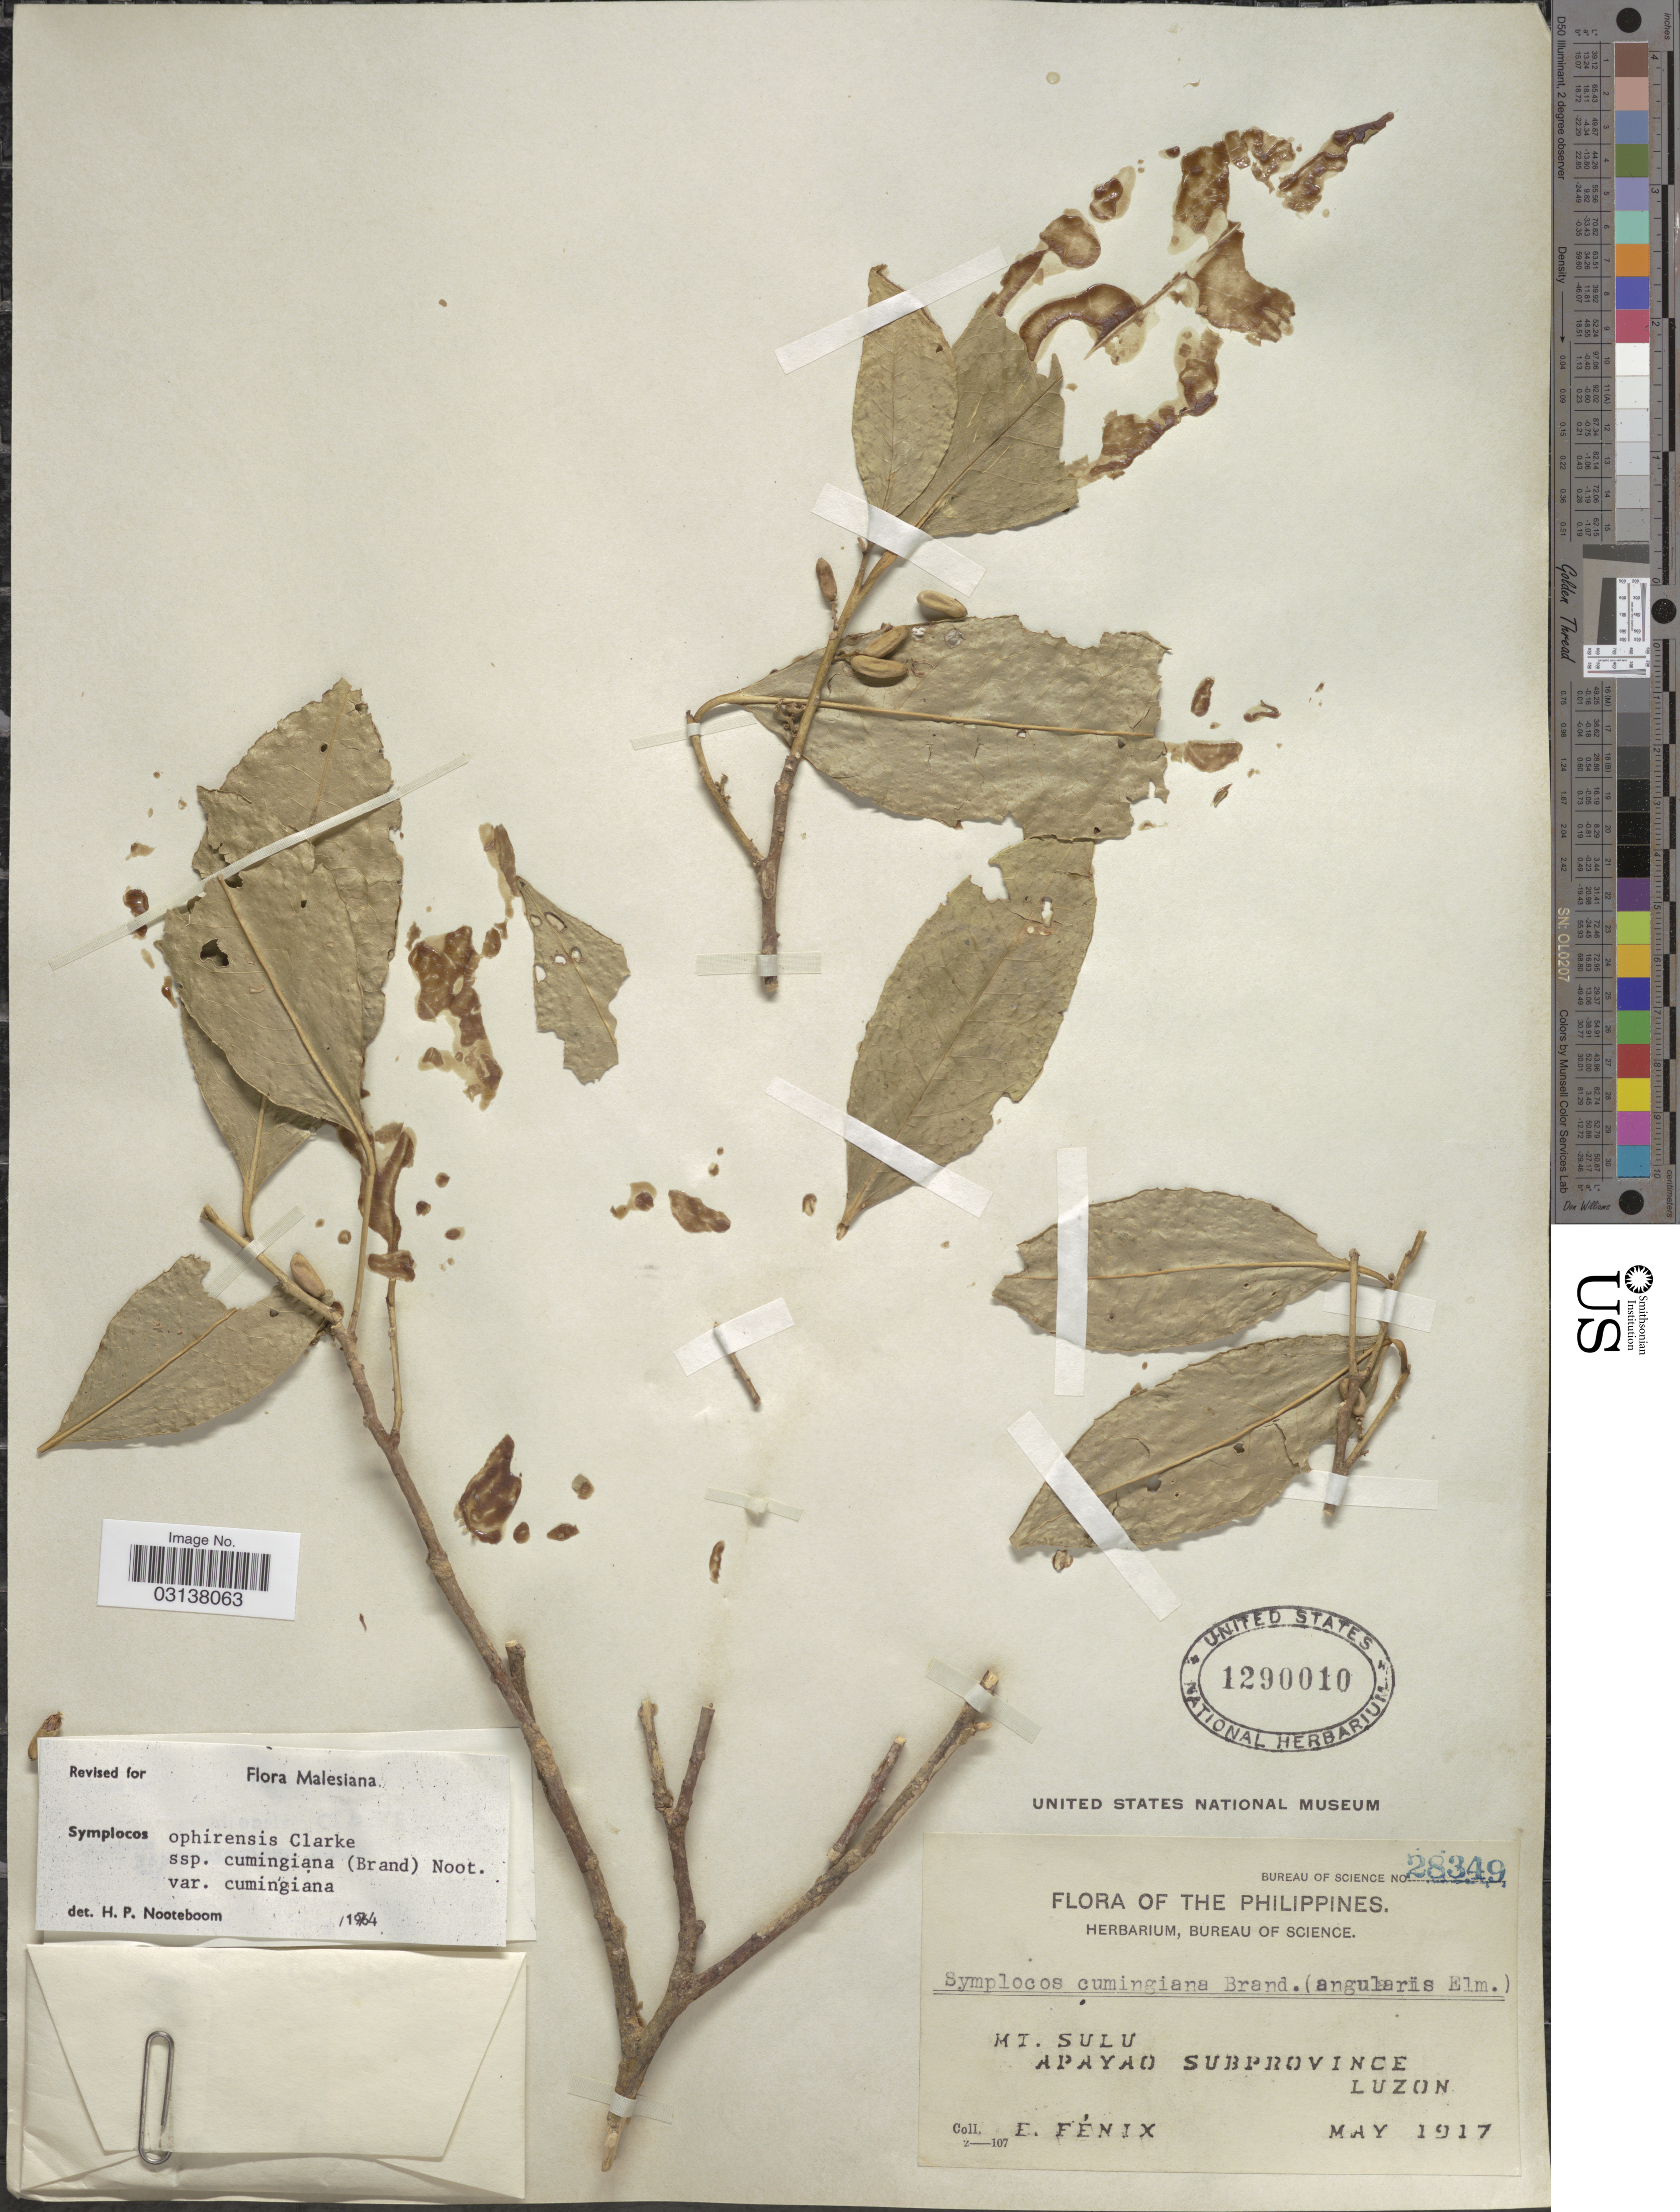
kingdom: Plantae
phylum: Tracheophyta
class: Magnoliopsida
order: Ericales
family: Symplocaceae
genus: Symplocos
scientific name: Symplocos ophirensis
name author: C.B. Clarke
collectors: E. Fénix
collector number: Bureau of Science 28349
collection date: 1917-05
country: Philippines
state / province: Muslim Mindanao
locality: The Philippines. Mt. Sulu. Apayao Subprovince, Luzon.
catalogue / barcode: US 1290010